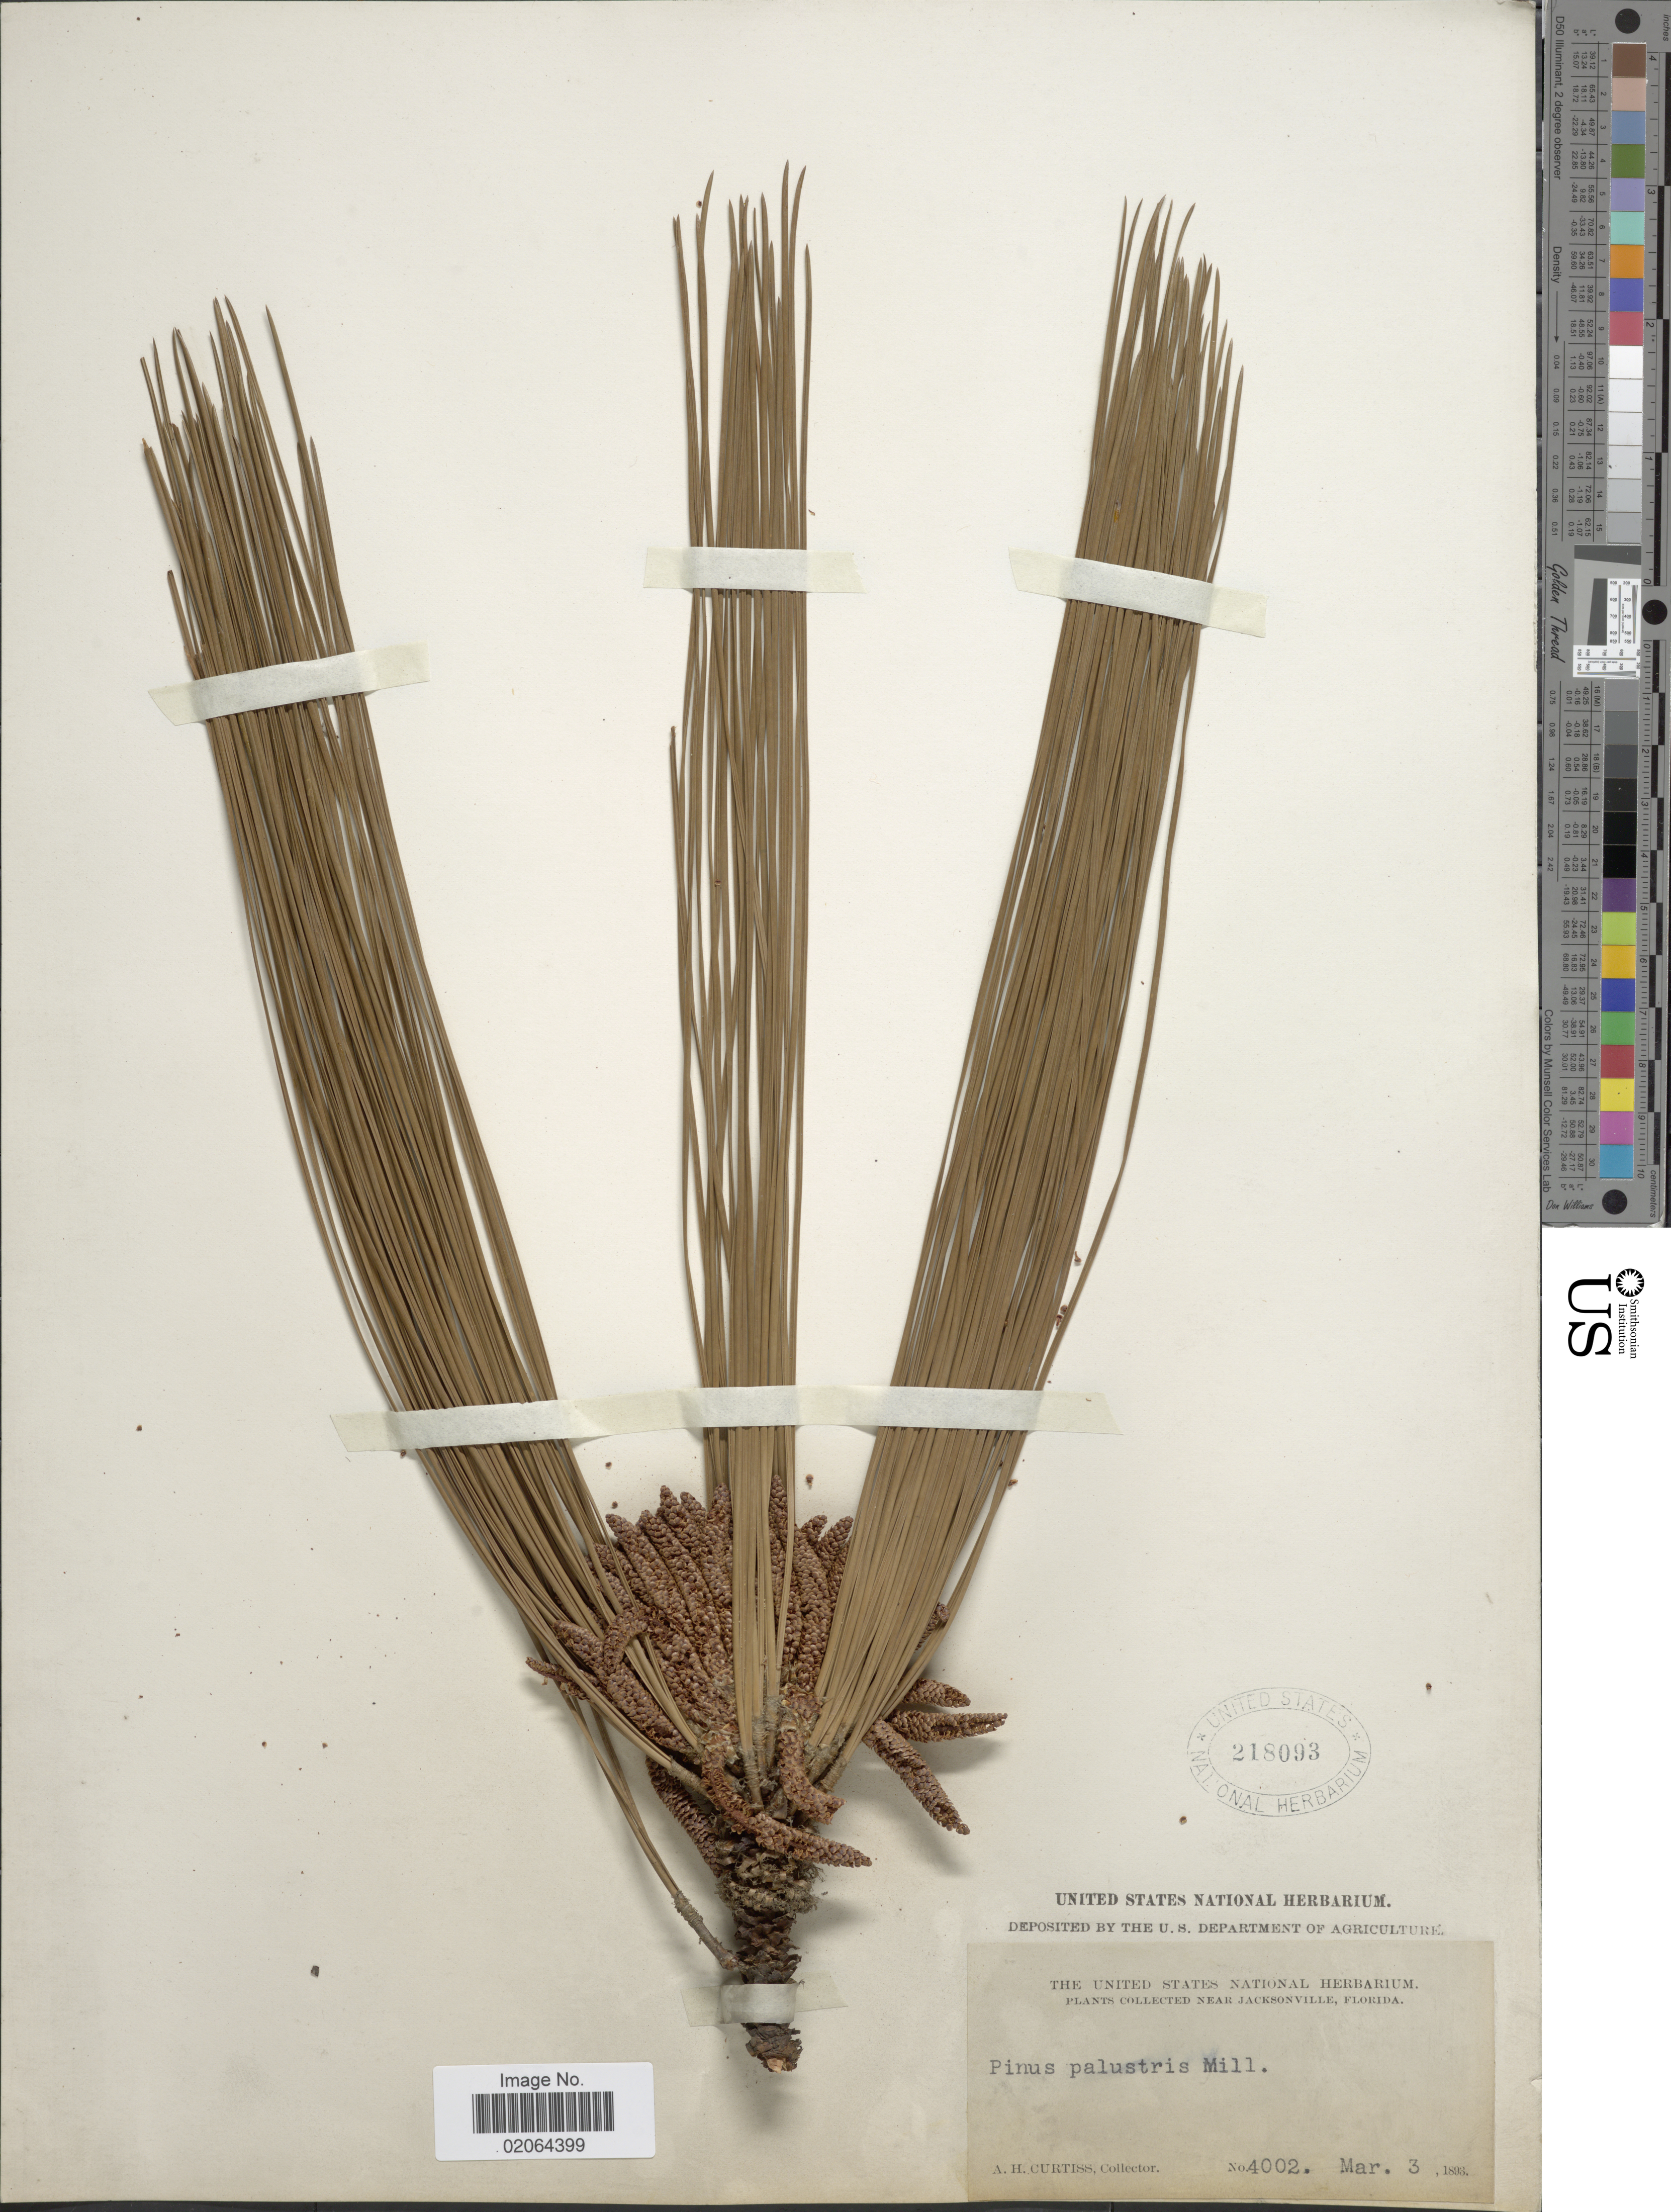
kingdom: Plantae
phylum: Tracheophyta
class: Pinopsida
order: Pinales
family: Pinaceae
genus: Pinus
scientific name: Pinus palustris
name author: Mill.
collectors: A. H. Curtiss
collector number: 4002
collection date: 1893-03-03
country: United States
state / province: Florida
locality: Near Jacksonville, Florida.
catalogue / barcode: US 218093